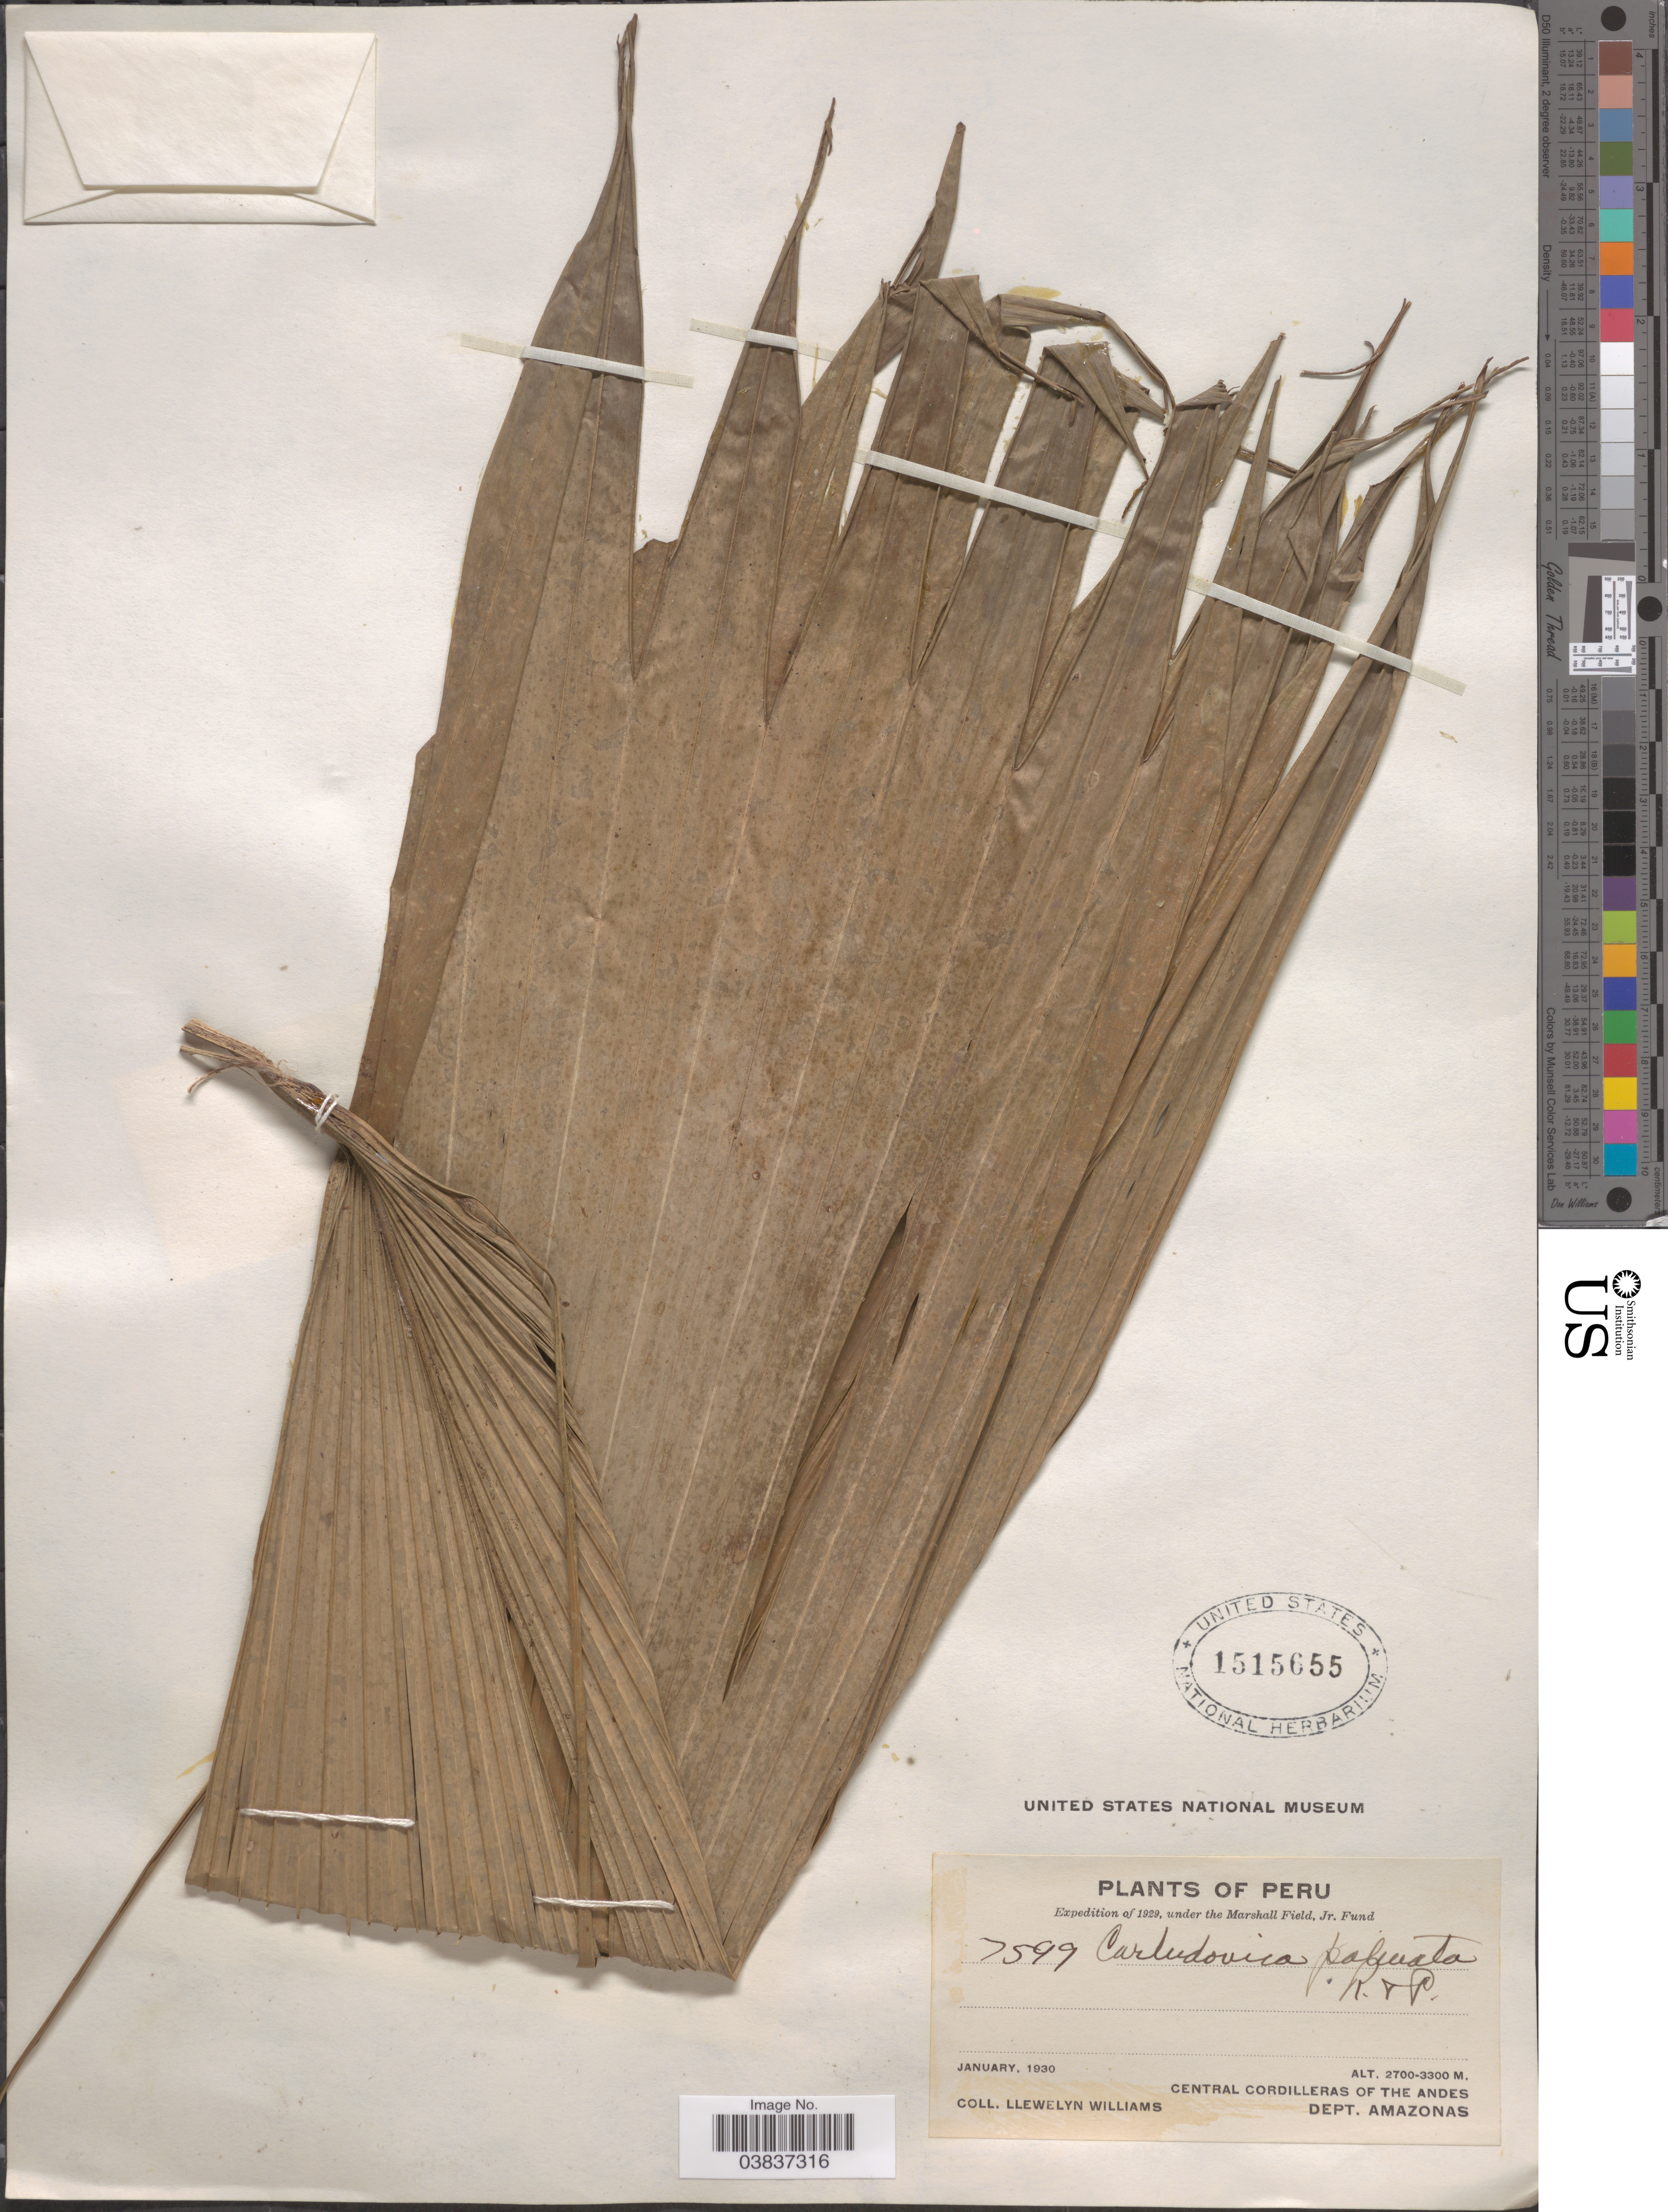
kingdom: Plantae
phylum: Tracheophyta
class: Liliopsida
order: Pandanales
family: Cyclanthaceae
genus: Carludovica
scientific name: Carludovica palmata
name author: Ruiz & Pav.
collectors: Ll. Williams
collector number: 7599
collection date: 1930-01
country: Peru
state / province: Amazonas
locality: Central Cordilleras of the Andes. Dept. Amazonas.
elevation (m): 2700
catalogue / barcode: US 1515655